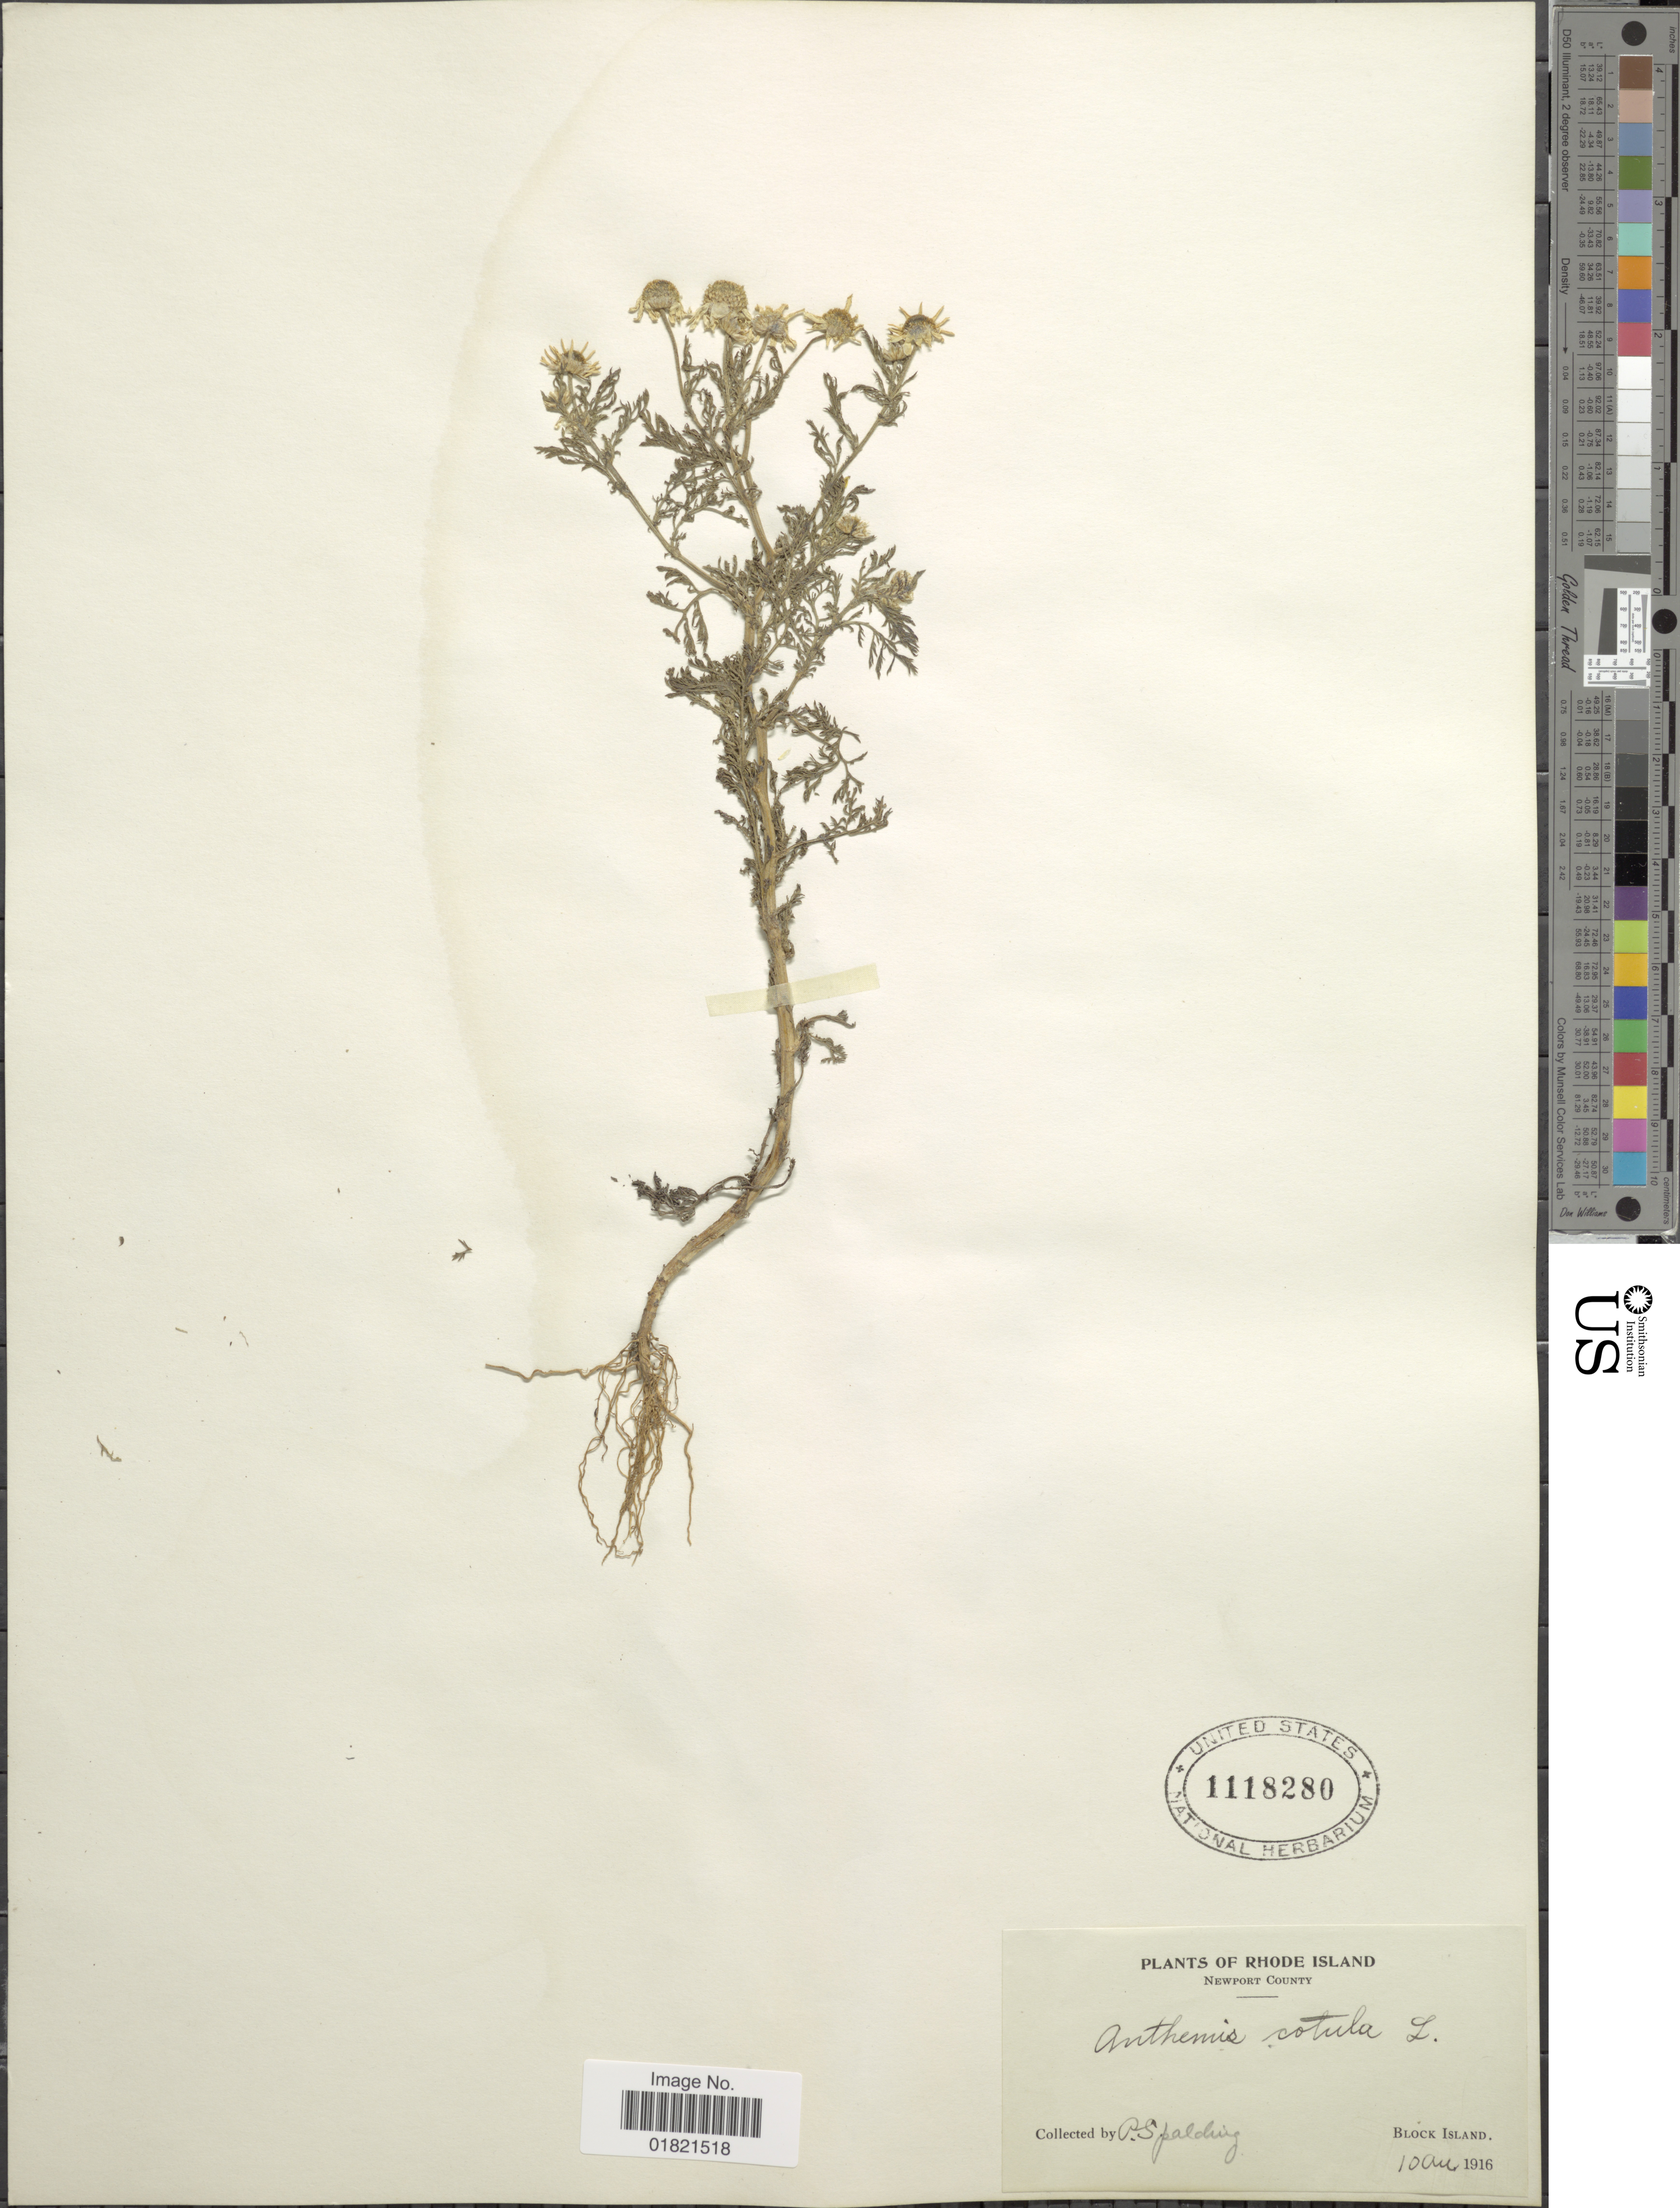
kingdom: Plantae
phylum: Tracheophyta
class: Magnoliopsida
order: Asterales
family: Asteraceae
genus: Anthemis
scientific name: Anthemis cotula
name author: L.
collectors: P. Spalding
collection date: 1916-08-10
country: United States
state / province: Rhode Island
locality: Newport County, Block Island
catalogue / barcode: US 1118280